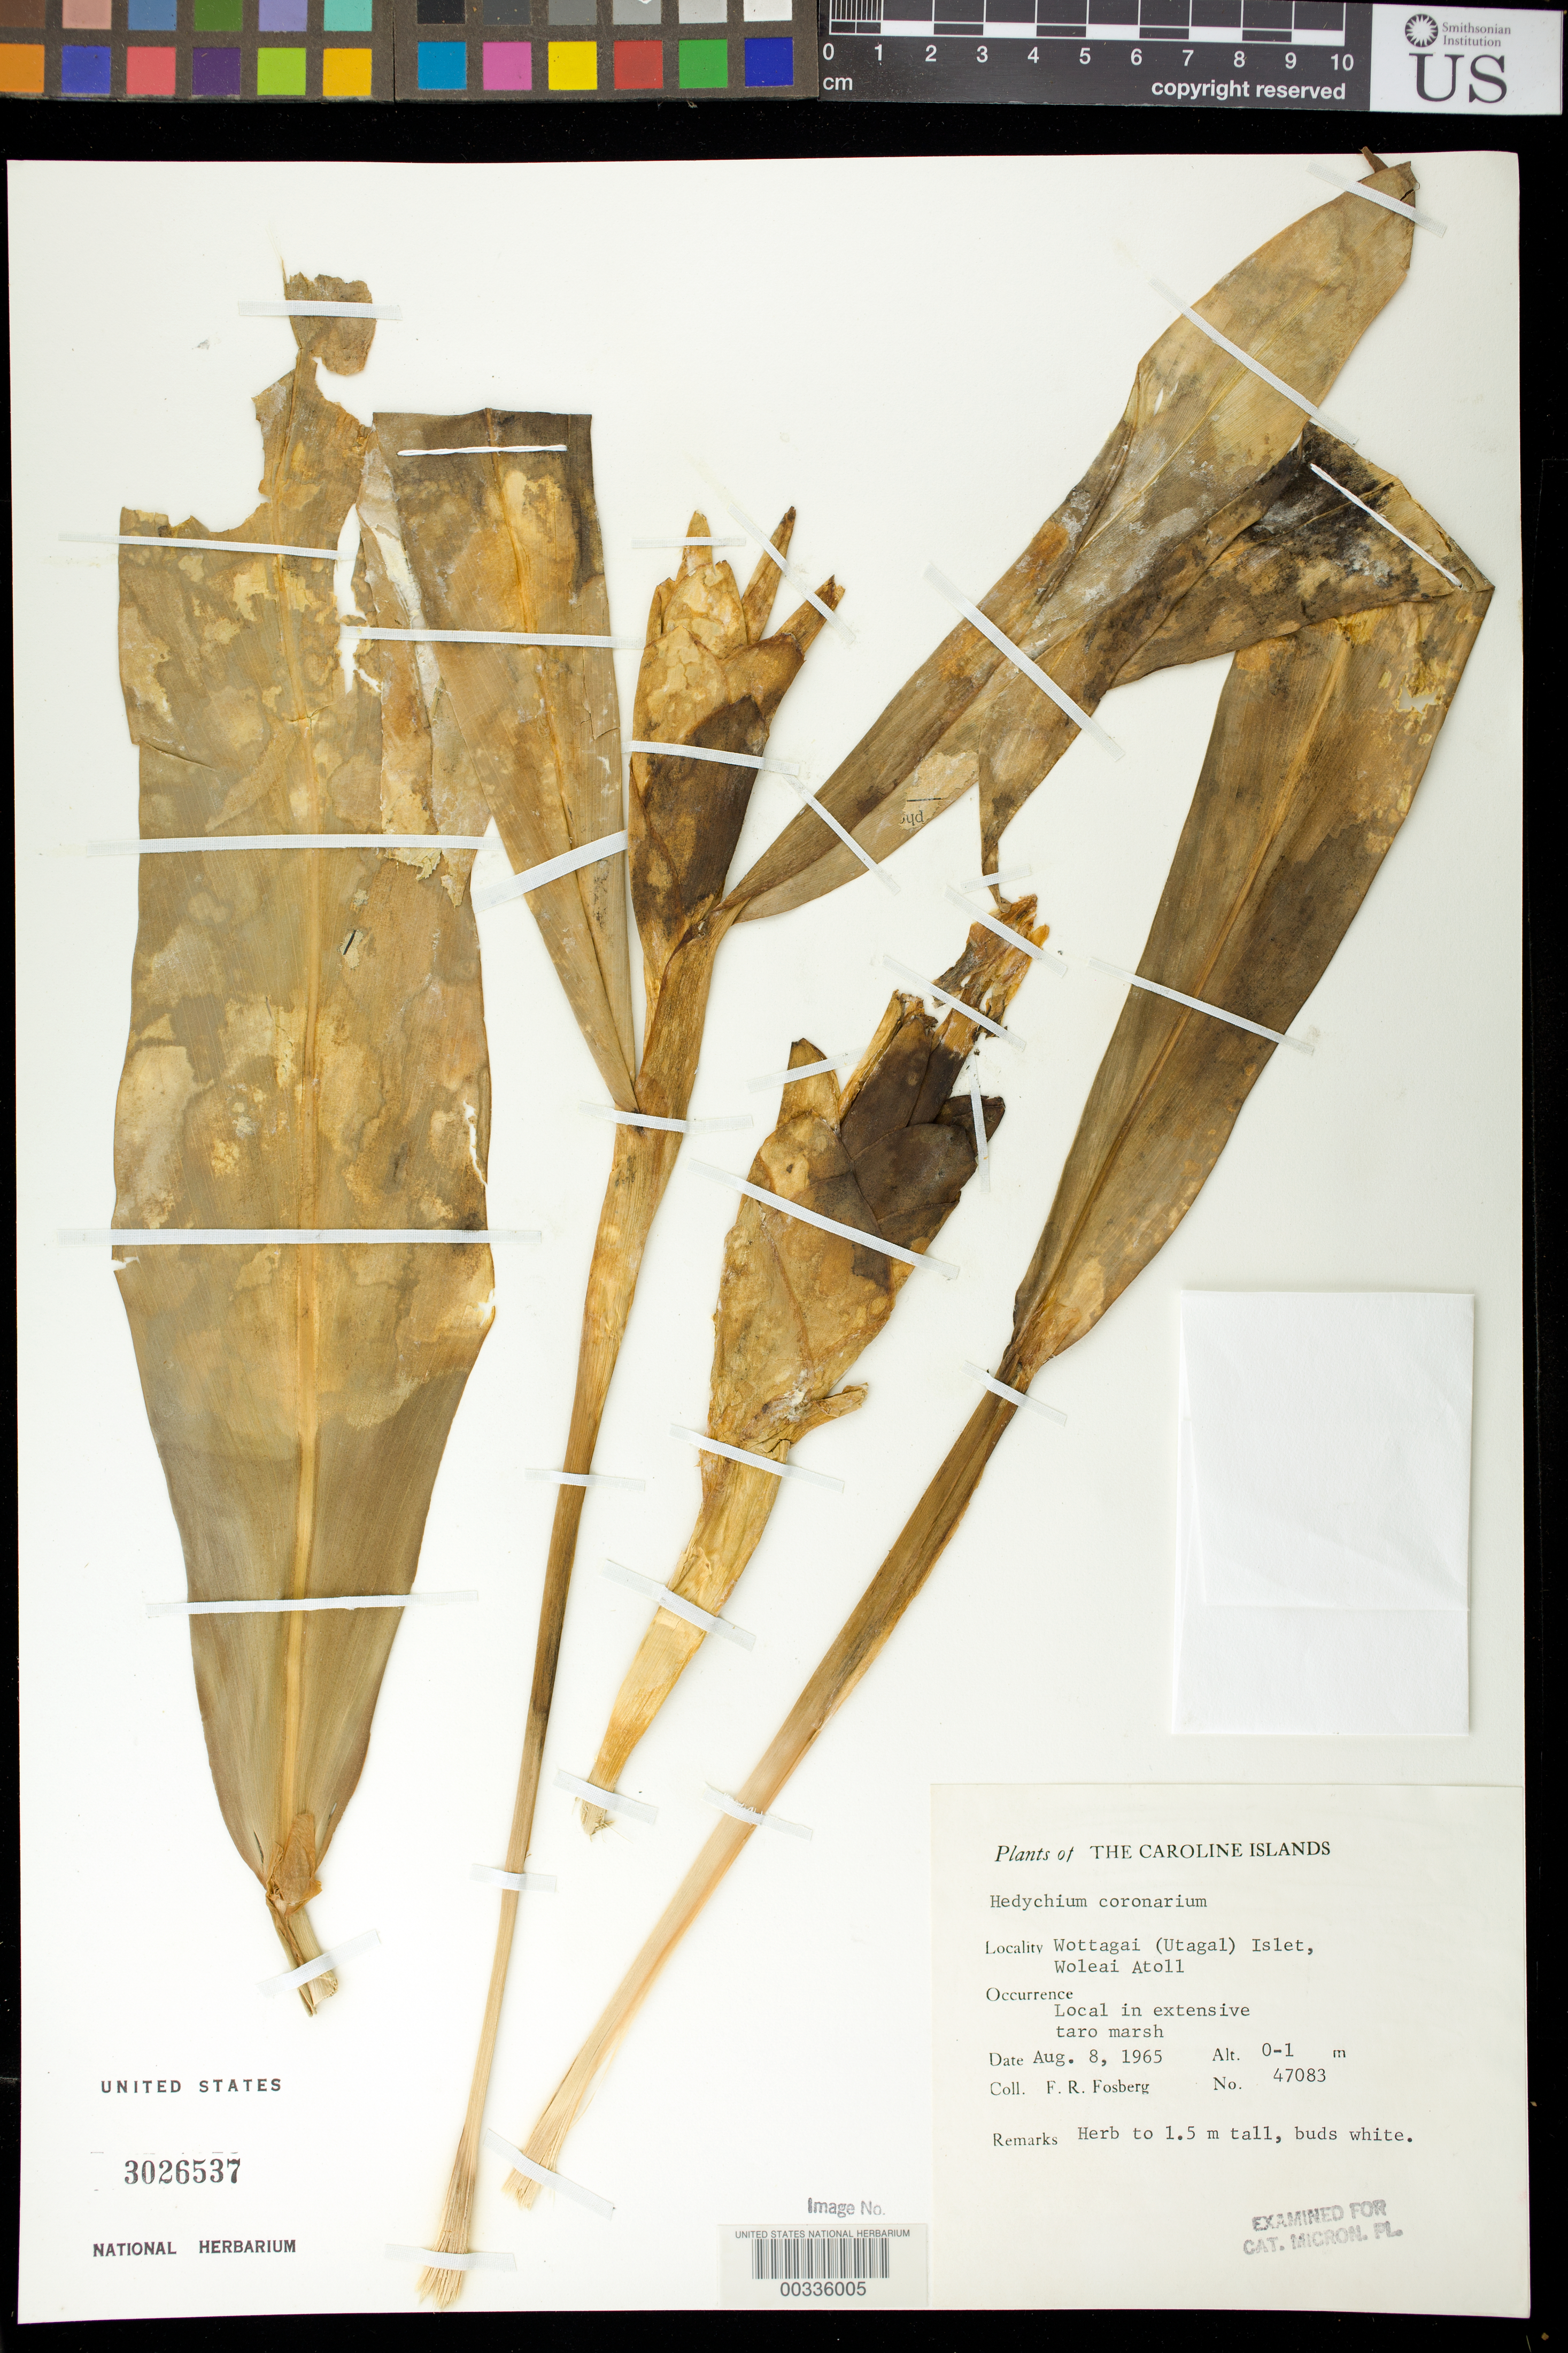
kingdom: Plantae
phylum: Tracheophyta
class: Liliopsida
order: Zingiberales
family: Zingiberaceae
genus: Hedychium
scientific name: Hedychium coronarium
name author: J. Koenig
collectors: F. R. Fosberg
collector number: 47083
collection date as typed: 08 Aug 1965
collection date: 1965-08-08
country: Micronesia, Federated States of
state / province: Yap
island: Woleai Atoll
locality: Plants of the caroline islands, wottagai (utagal) islet, woleai atoll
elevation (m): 0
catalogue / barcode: US 3026537